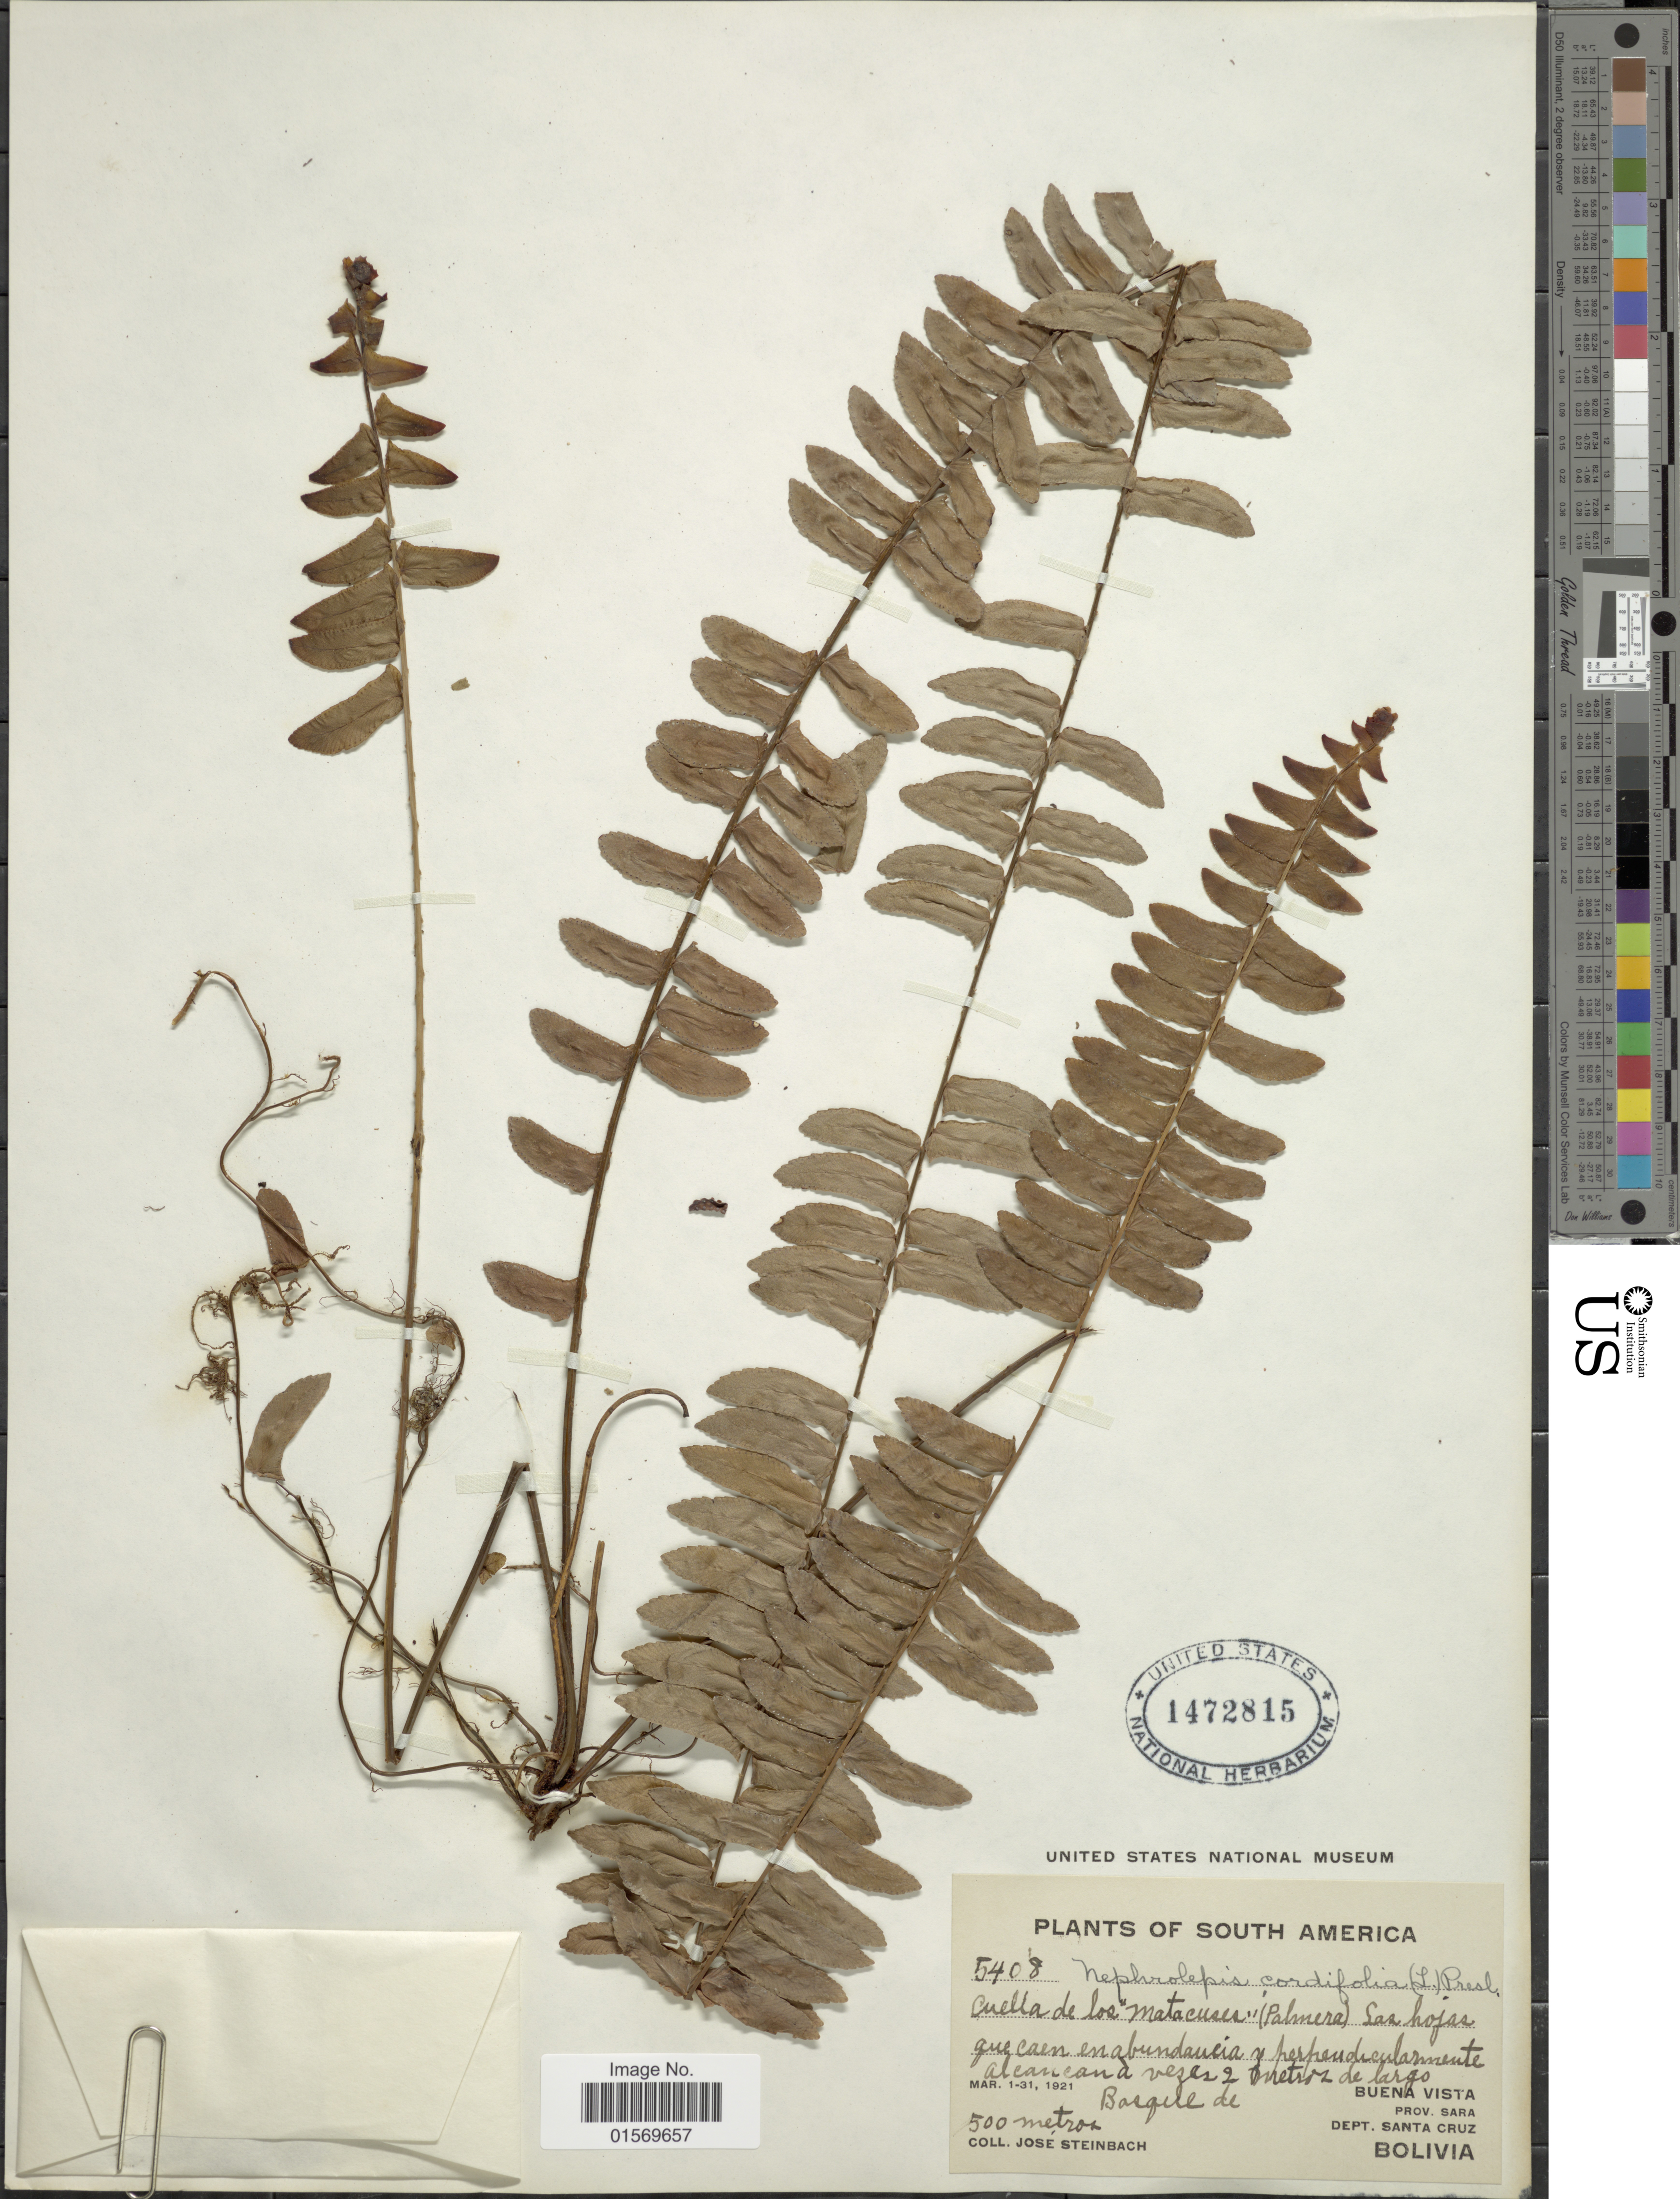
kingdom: Plantae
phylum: Tracheophyta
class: Polypodiopsida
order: Polypodiales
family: Nephrolepidaceae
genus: Nephrolepis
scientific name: Nephrolepis cordifolia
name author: (L.) C. Presl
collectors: J. Steinbach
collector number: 5408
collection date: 1921-03-01/1921-03-31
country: Bolivia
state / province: Santa Cruz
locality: Buena Vista, Prov. Sara, Cuella de los "Matacuses" (Palmera) Las hojas que caen en abundancia y perpendicularmente alcancana veses 2 metros de largo, Basque de.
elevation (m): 500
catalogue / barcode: US 1472815